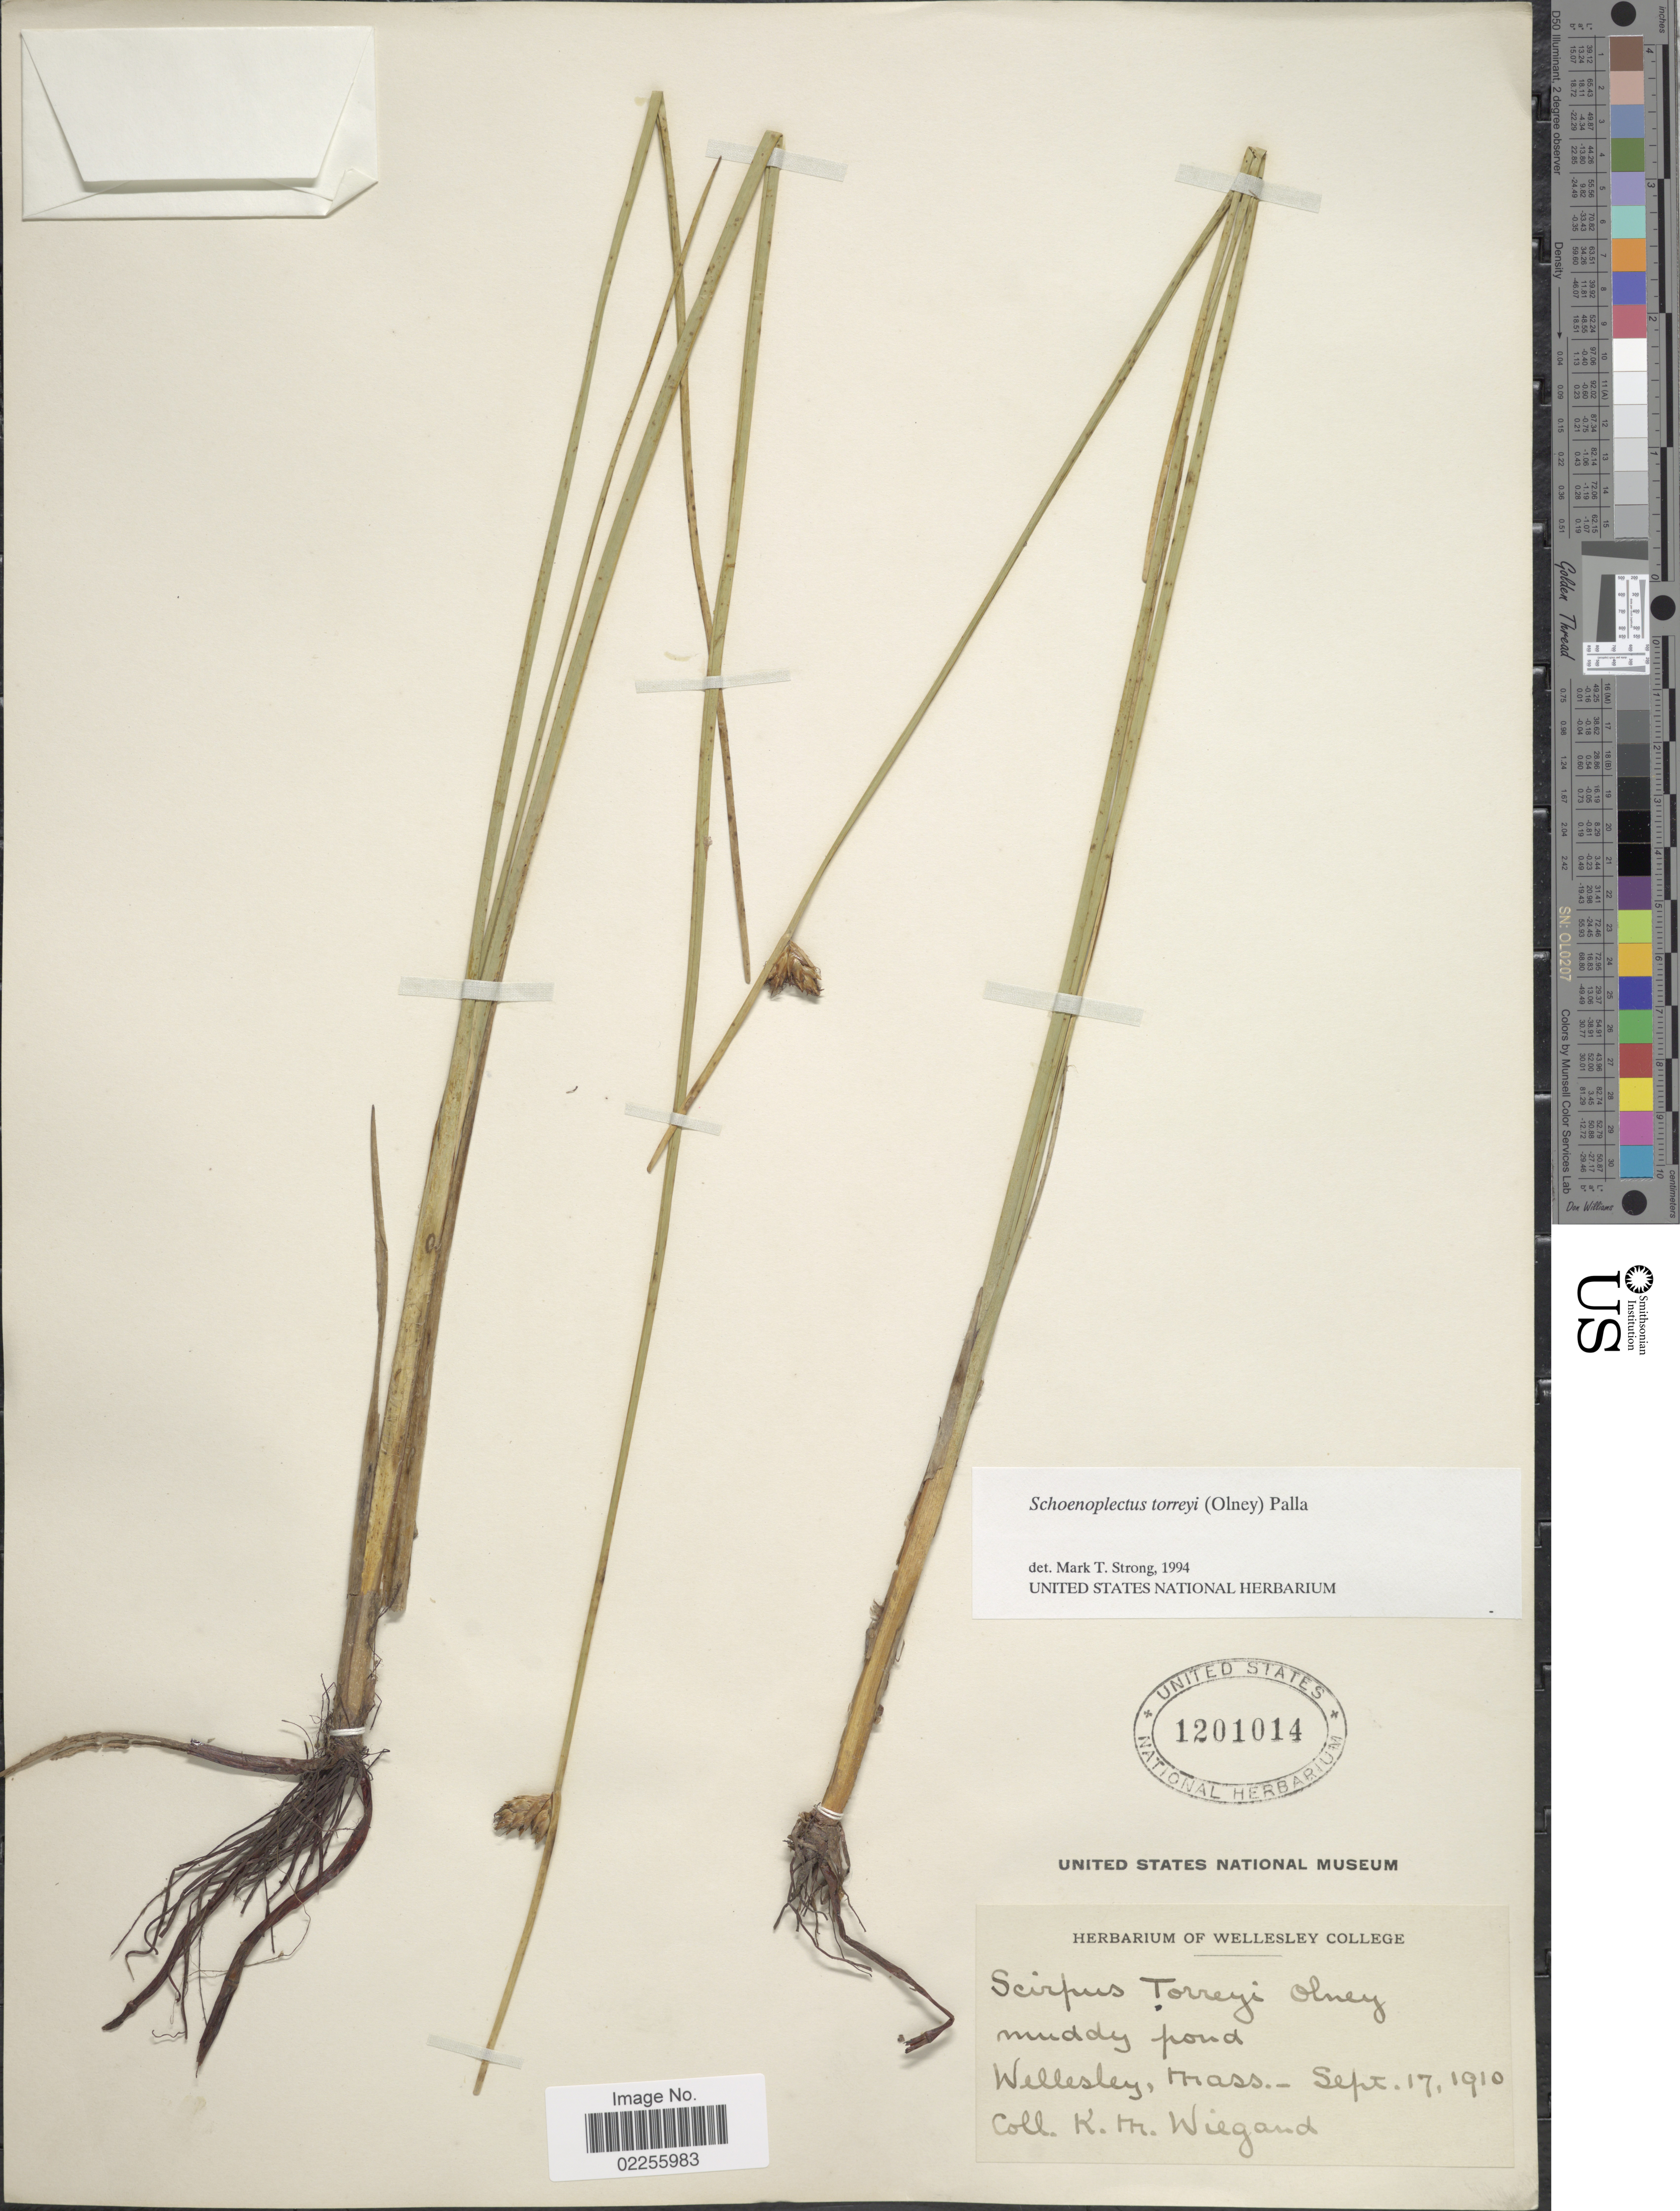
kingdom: Plantae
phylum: Tracheophyta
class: Liliopsida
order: Poales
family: Cyperaceae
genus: Schoenoplectus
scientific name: Schoenoplectus torreyi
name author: (Olney) Palla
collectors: K. M. Wiegand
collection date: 1910-09-17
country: United States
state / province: Massachusetts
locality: Muddy pond, Wellesley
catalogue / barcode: US 1201014